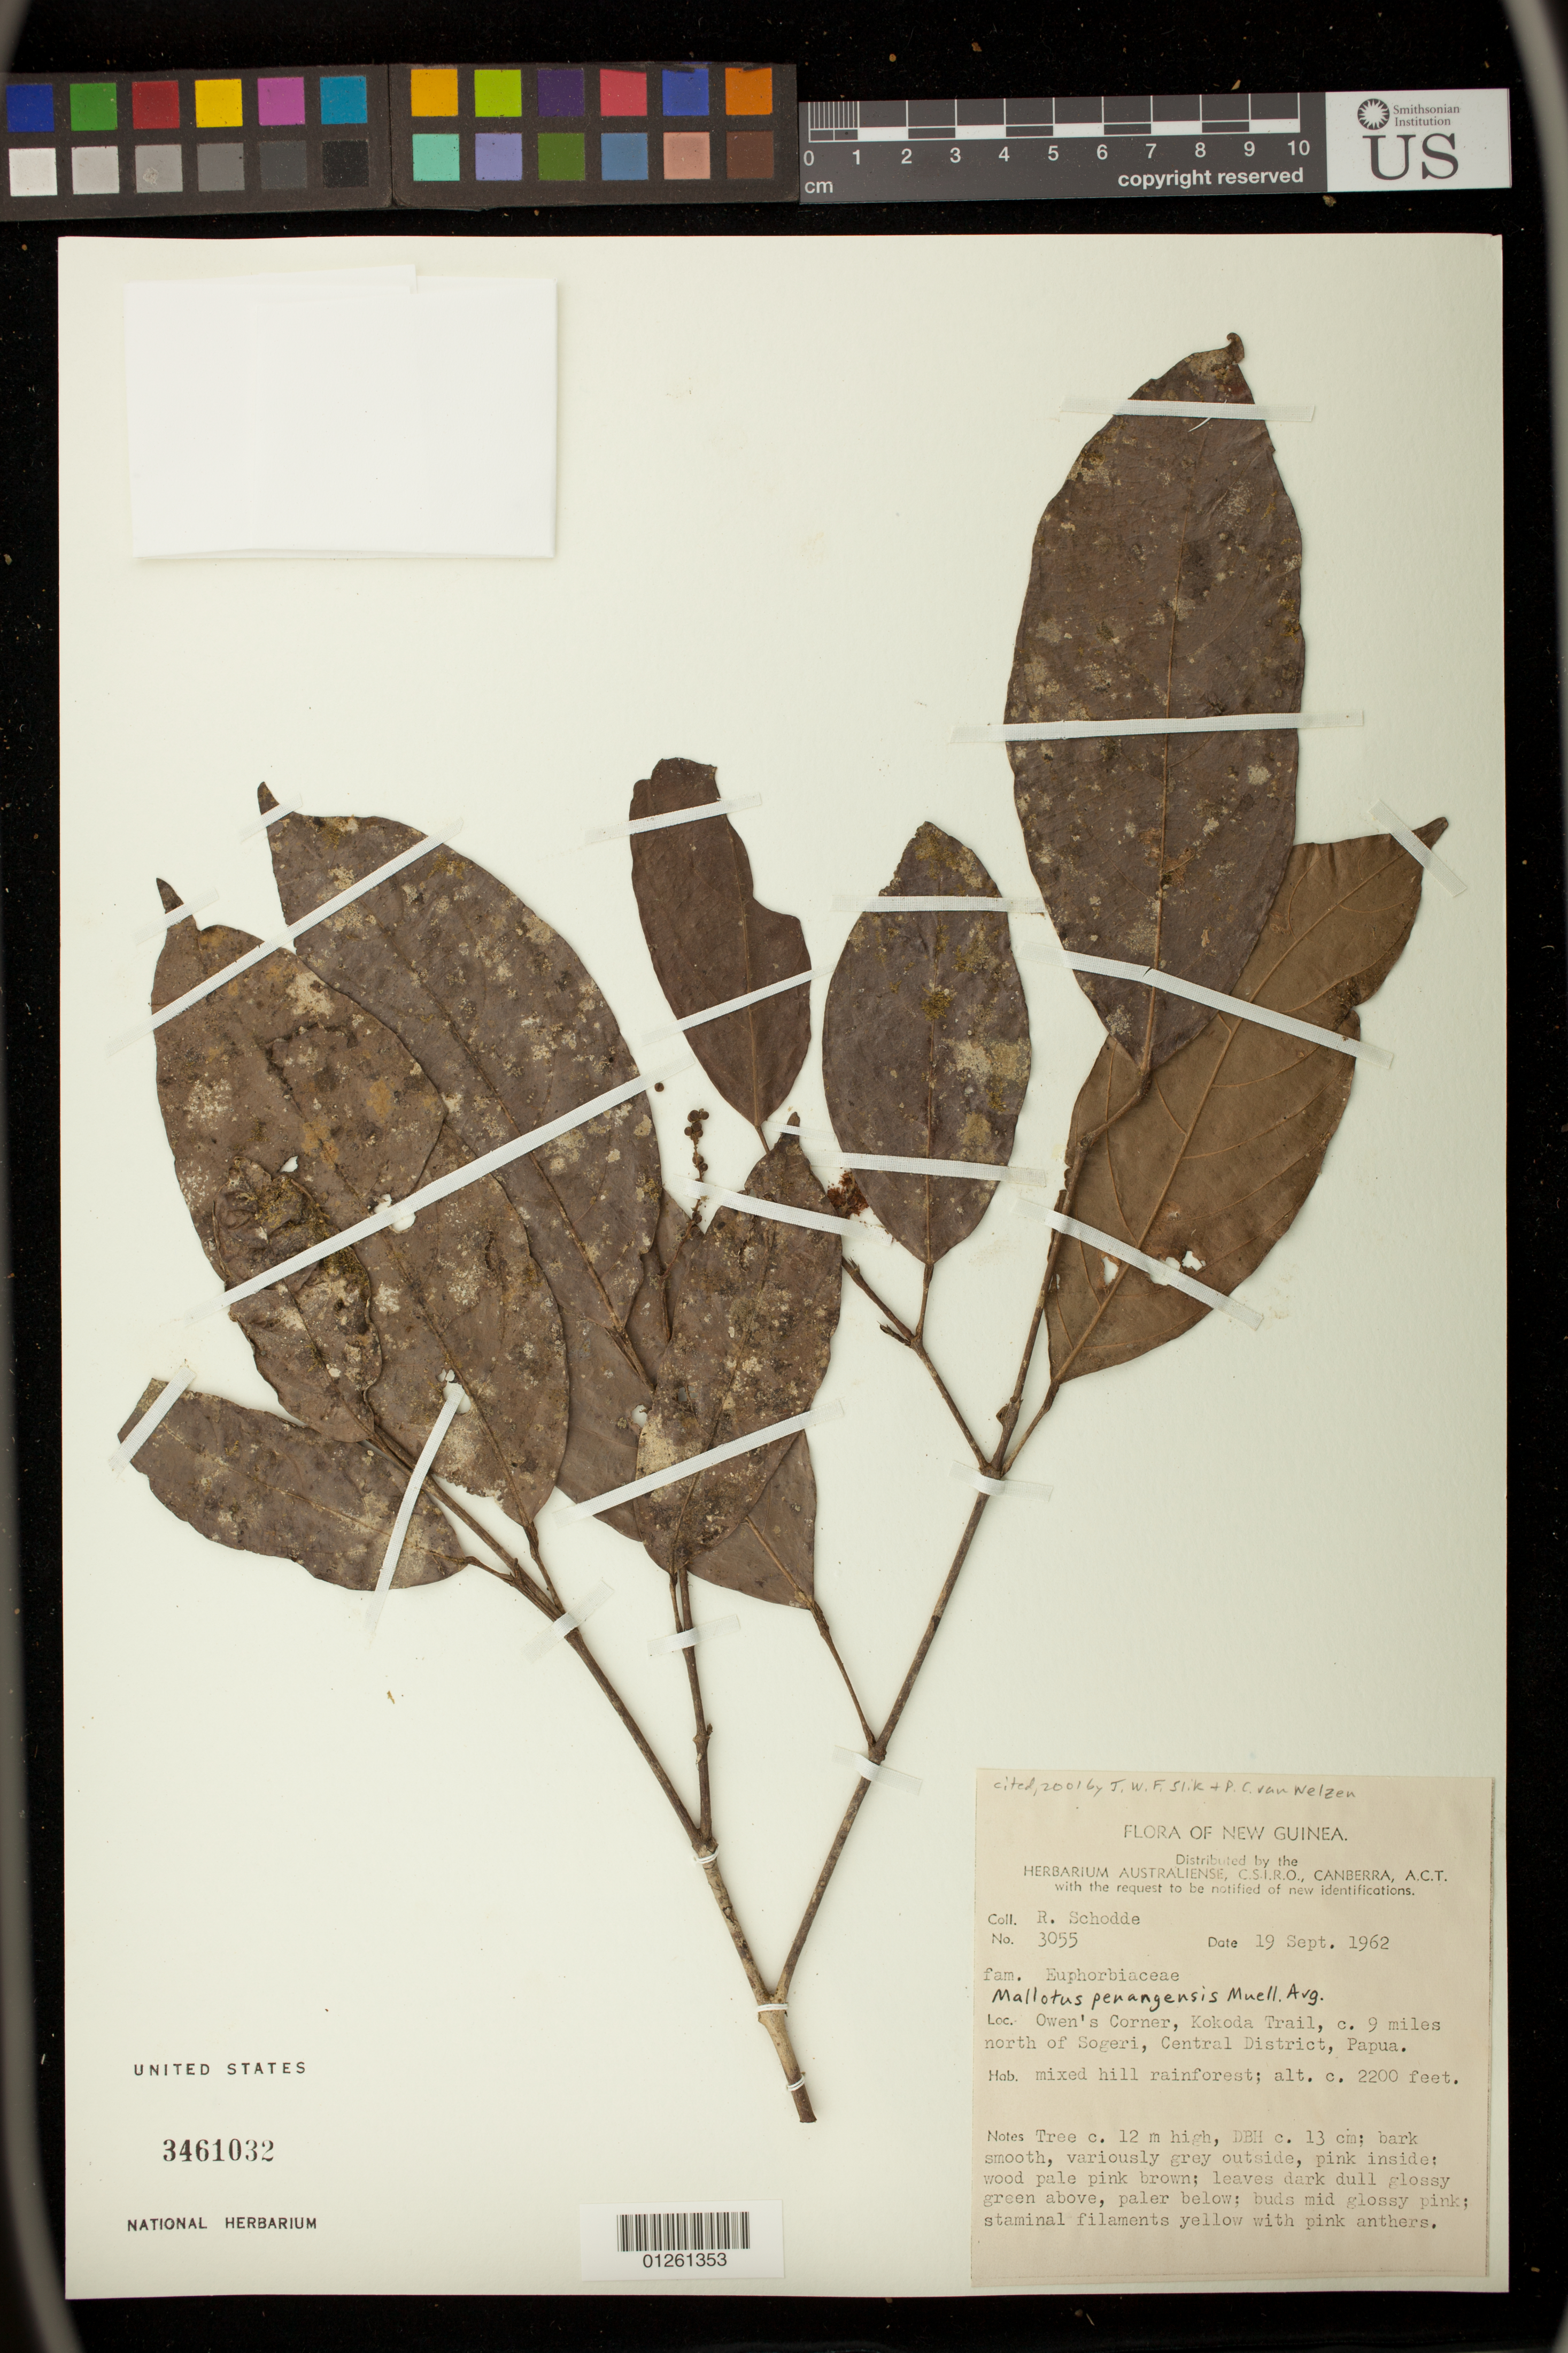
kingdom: Plantae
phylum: Tracheophyta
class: Magnoliopsida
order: Malpighiales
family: Euphorbiaceae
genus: Hancea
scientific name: Hancea penangensis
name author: (Müll. Arg.) S.E.C. Sierra et al.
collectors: L. A. Craven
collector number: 3055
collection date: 1962-09-19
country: Papua New Guinea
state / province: Central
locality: Owen's corner, Kokoda trail, c. 9 miles north of Sogeri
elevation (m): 671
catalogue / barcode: US 3461032